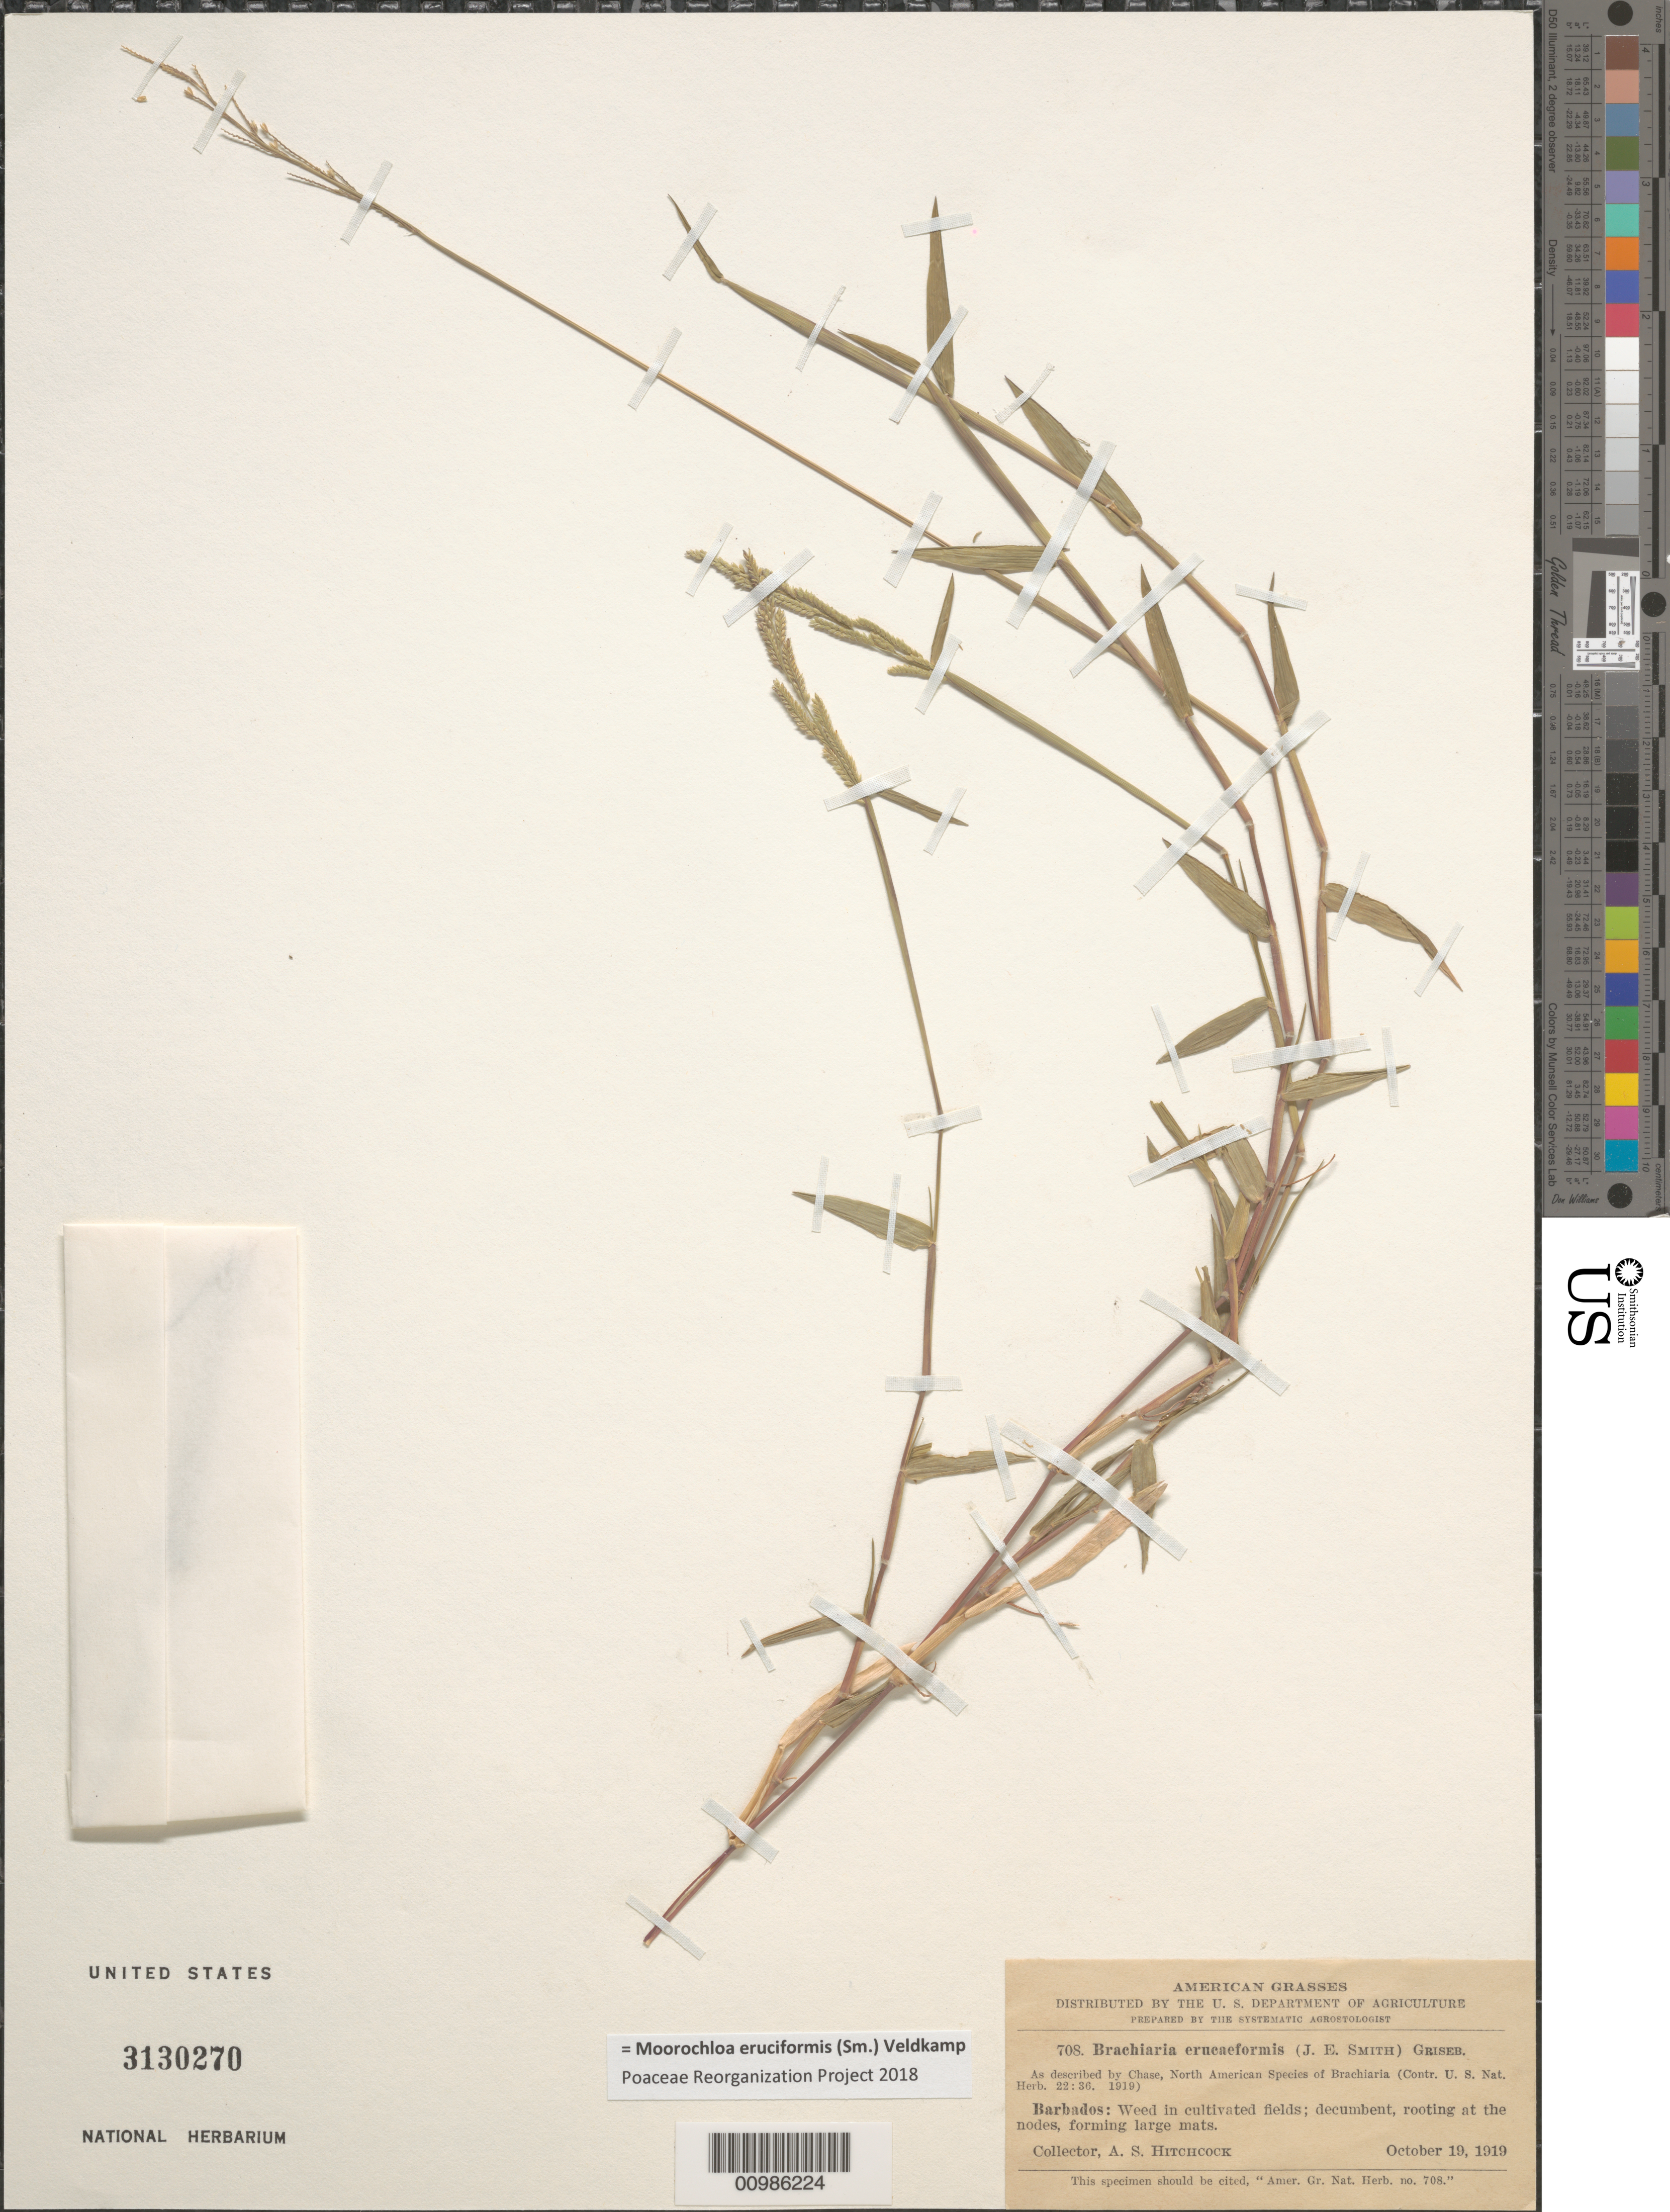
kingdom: Plantae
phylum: Tracheophyta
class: Liliopsida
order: Poales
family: Poaceae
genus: Moorochloa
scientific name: Moorochloa eruciformis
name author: (Sm.) Veldkamp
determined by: Poaceae Reorganization Project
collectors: A. S. Hitchcock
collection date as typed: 19 Oct 1919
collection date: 1919-10-19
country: Barbados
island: Barbados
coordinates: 0 N, 0 E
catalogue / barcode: US 3130270